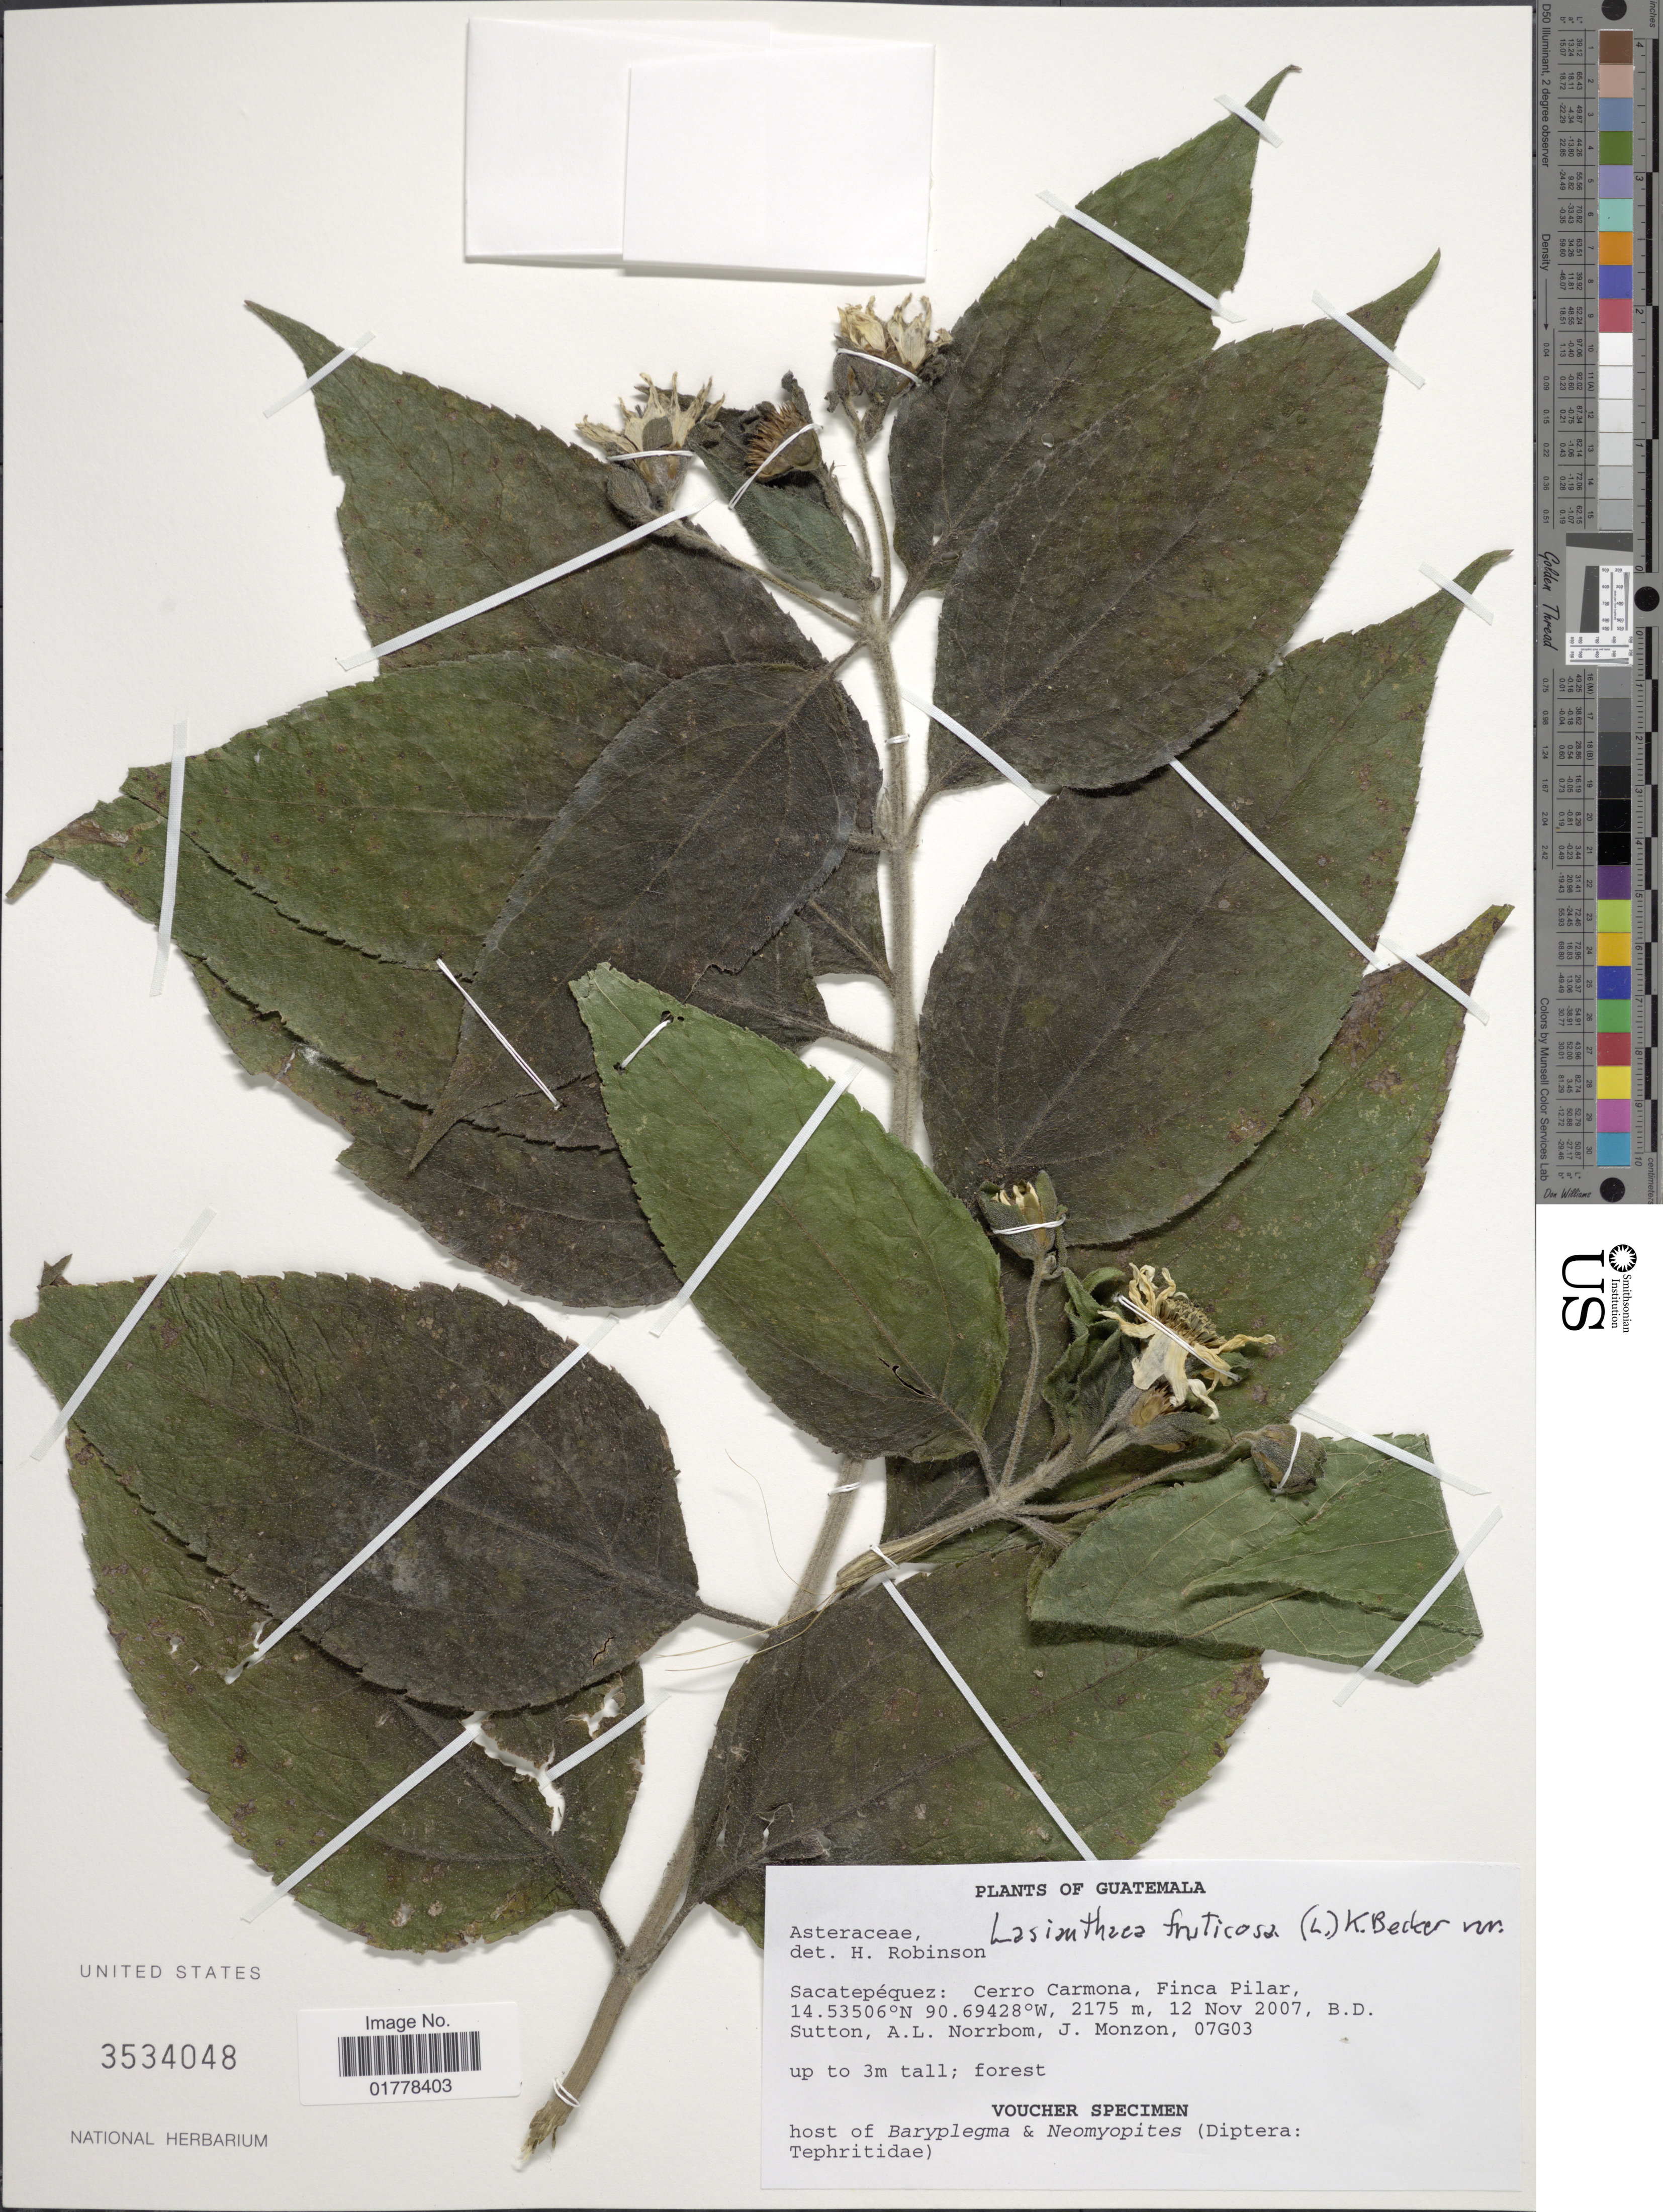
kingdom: Plantae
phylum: Tracheophyta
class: Magnoliopsida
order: Asterales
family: Asteraceae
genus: Lasianthaea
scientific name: Lasianthaea fruticosa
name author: (L.) K.M. Becker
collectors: B. Sutton, A. L. Norrbom & J. Monzon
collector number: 07G03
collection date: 2007-11-12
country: Guatemala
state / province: Sacatepéquez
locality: Sacatepéquez: Cerro Carmona, Finca Pilar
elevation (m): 2175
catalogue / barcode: US 3534048